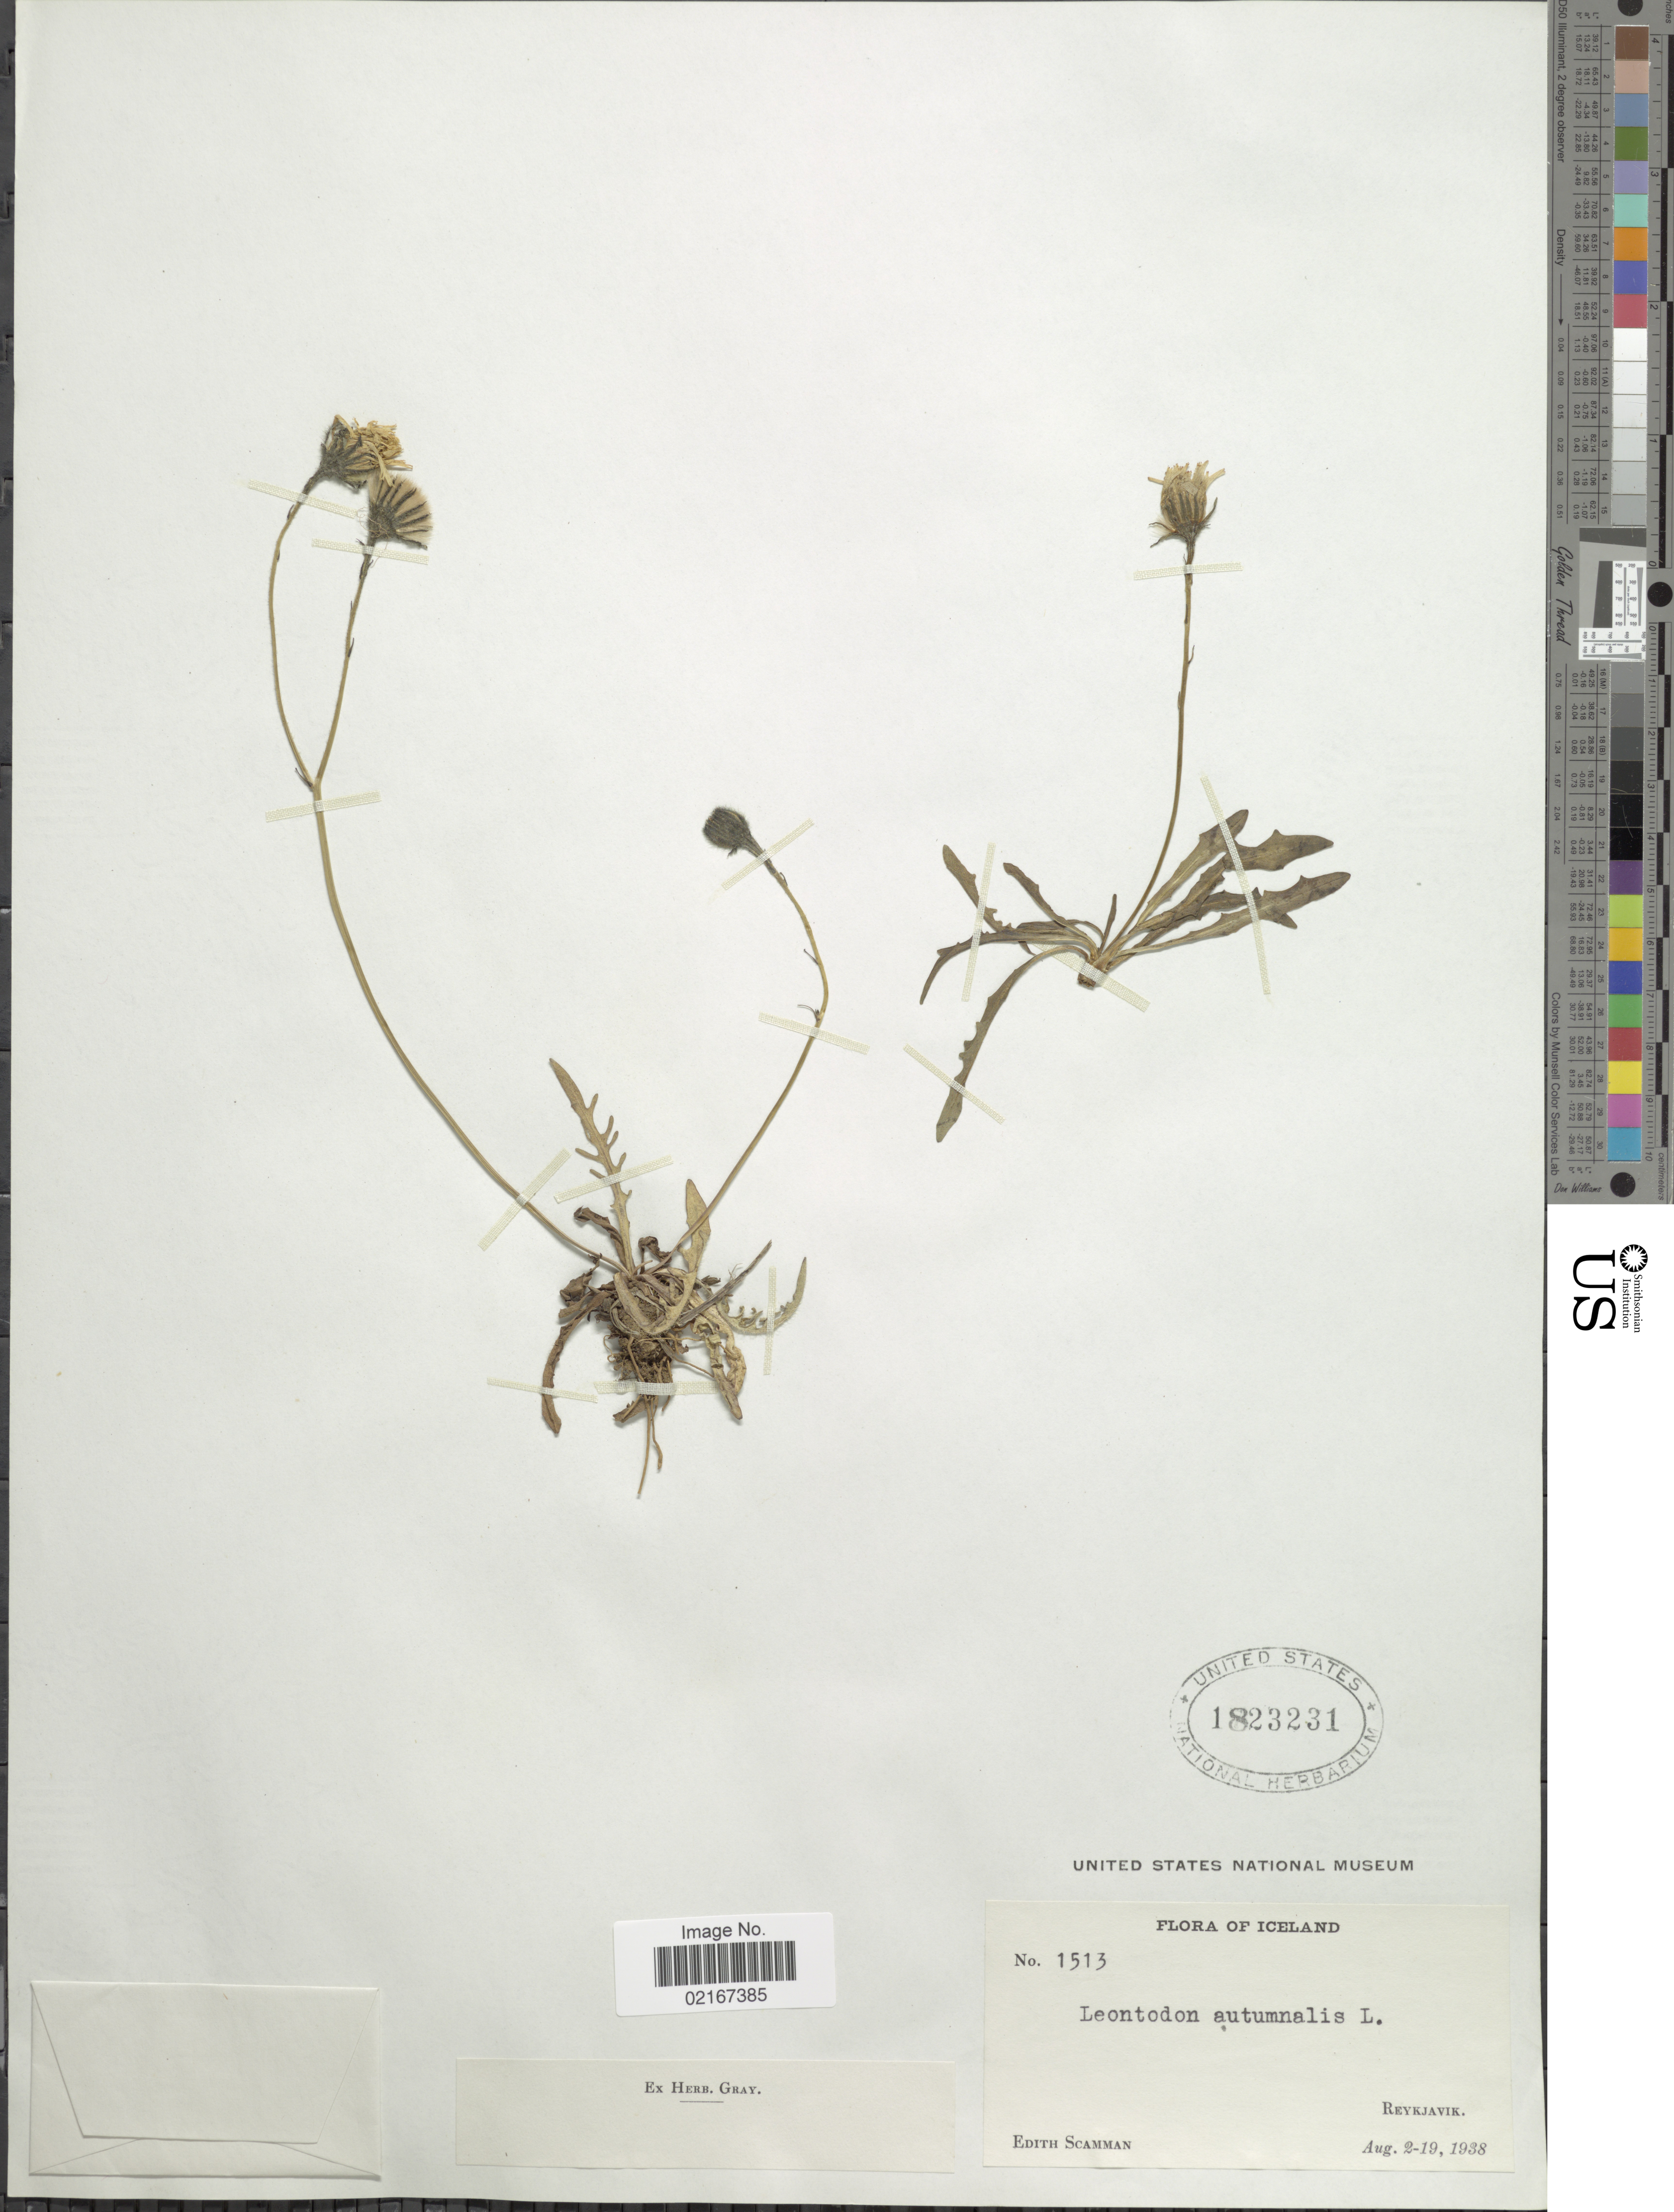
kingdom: Plantae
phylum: Tracheophyta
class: Magnoliopsida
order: Asterales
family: Asteraceae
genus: Scorzoneroides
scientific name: Scorzoneroides autumnalis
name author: (L.) Moench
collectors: E. Scamman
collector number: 1513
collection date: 1938-08-02/1938-08-19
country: Iceland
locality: Reykjavik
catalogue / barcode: US 1823231